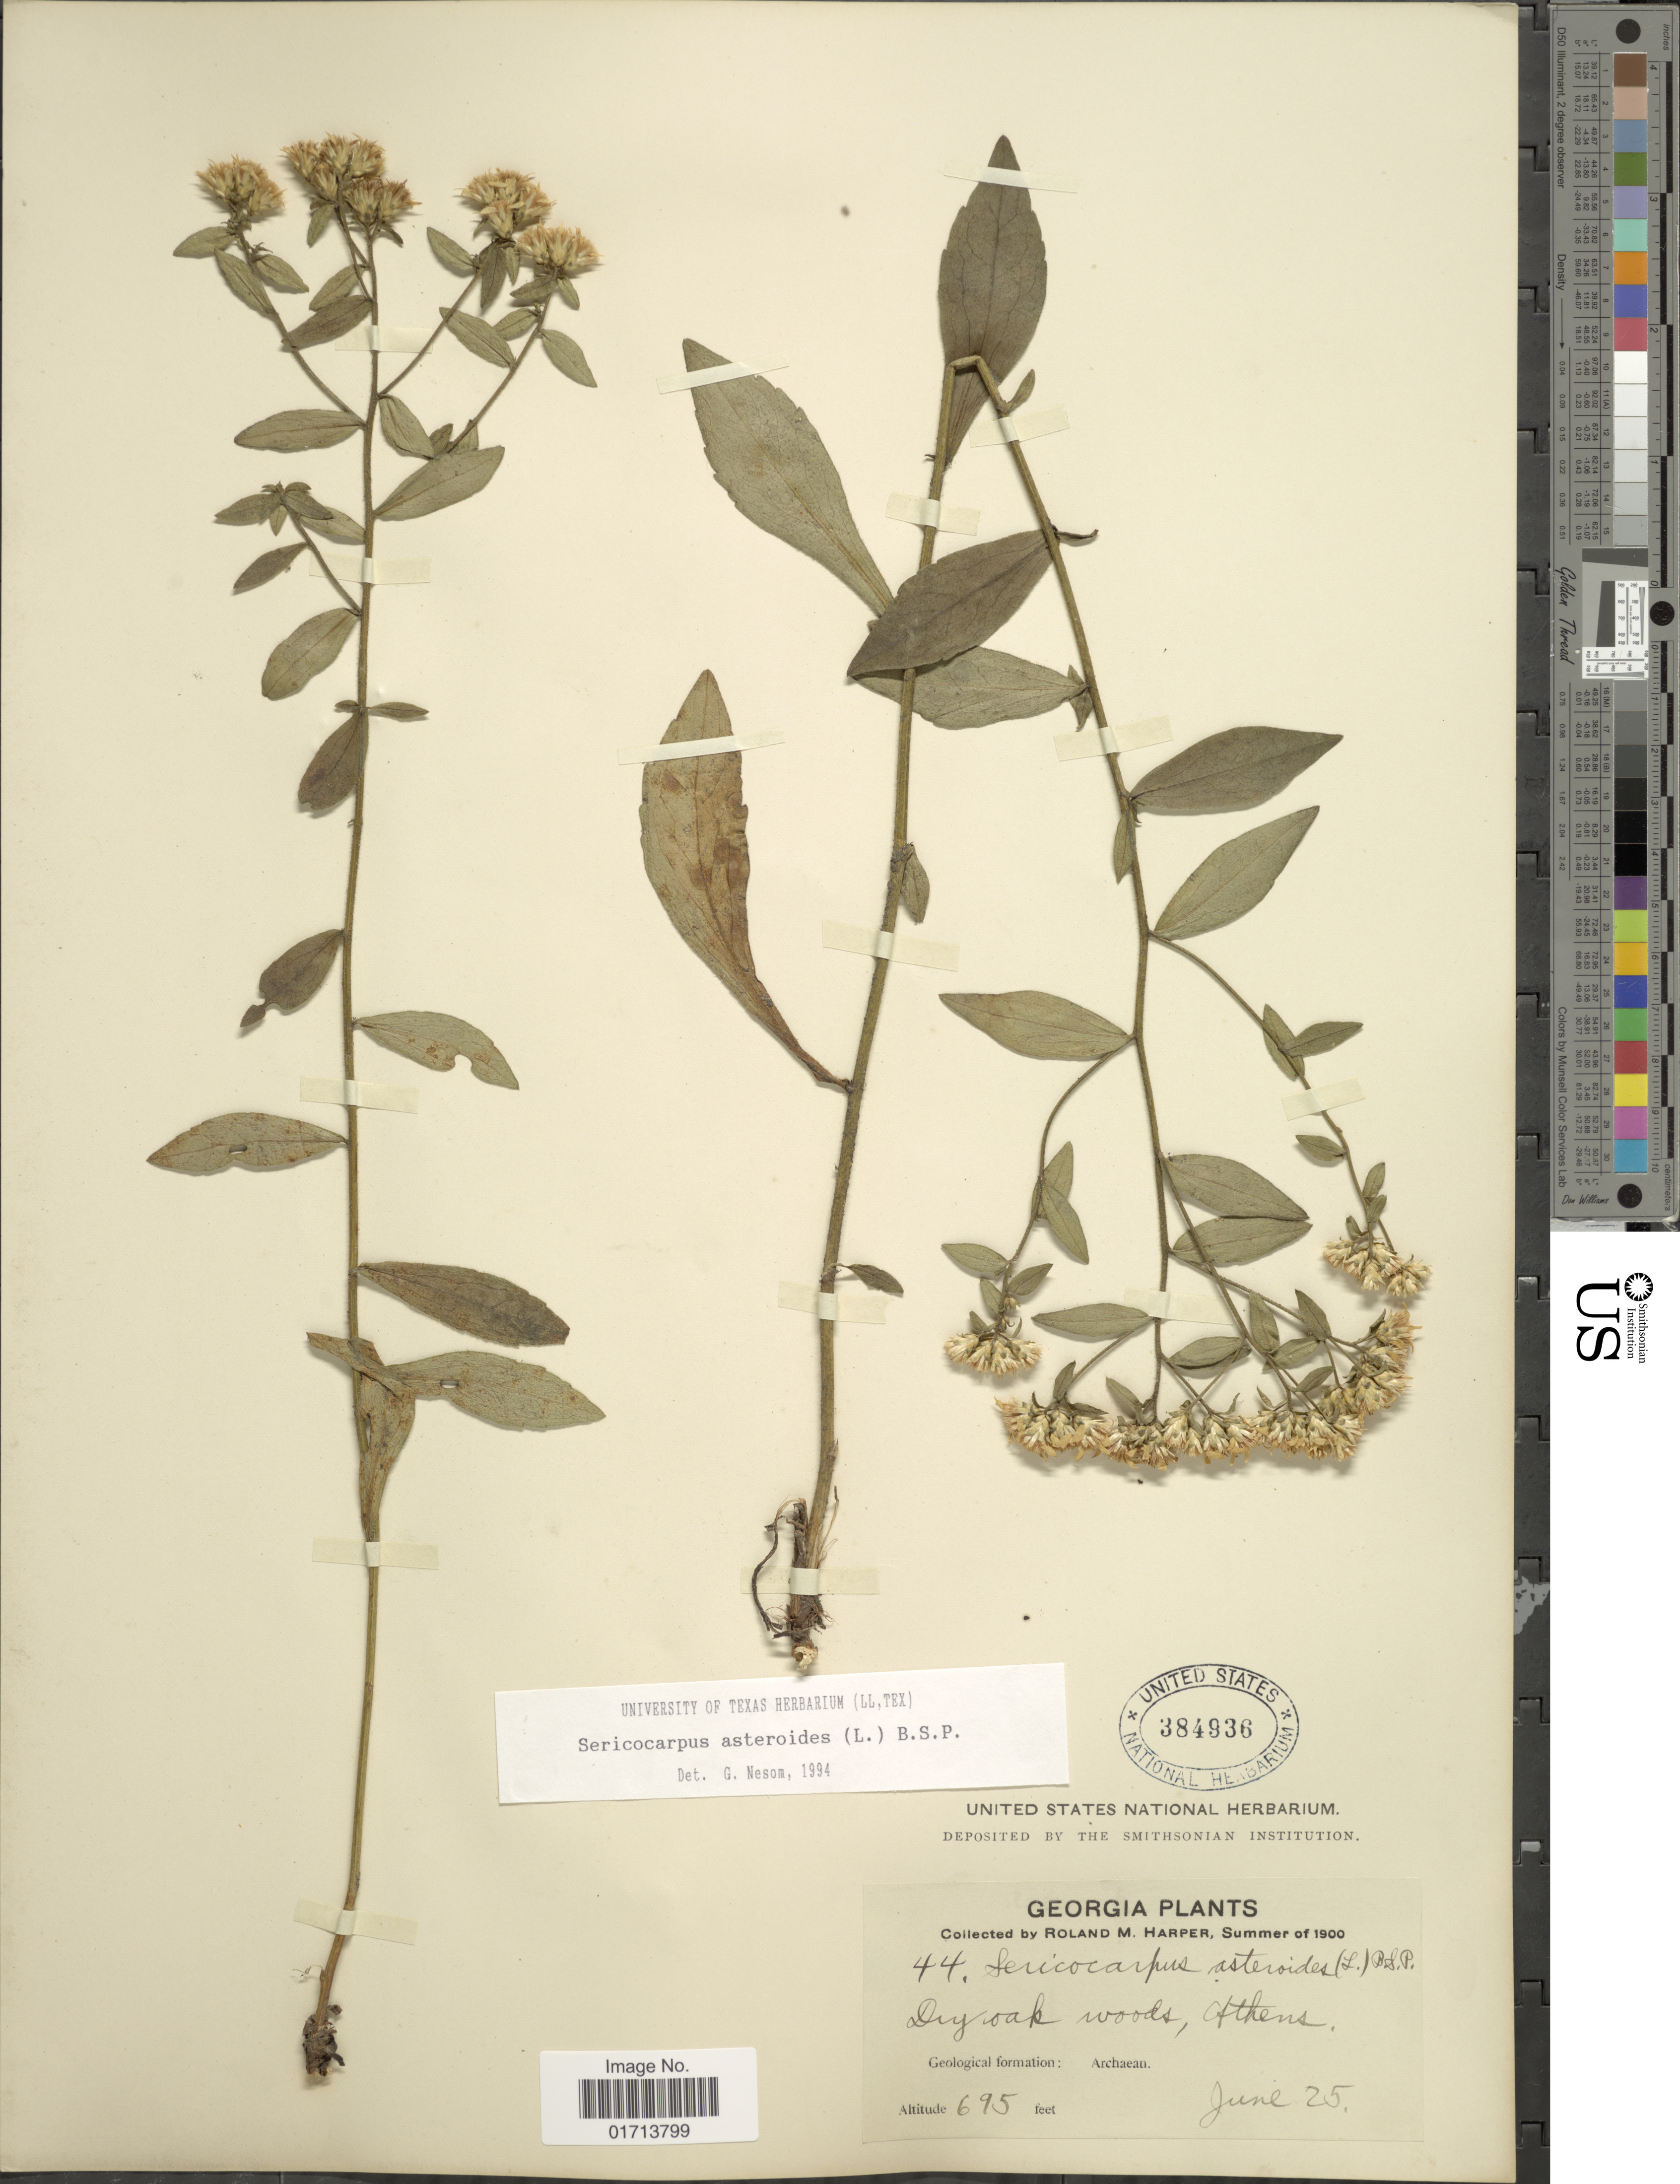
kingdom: Plantae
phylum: Tracheophyta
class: Magnoliopsida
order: Asterales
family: Asteraceae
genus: Sericocarpus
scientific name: Sericocarpus asteroides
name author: (L.) Britton, Stearns & Poggenb.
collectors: R. M. Harper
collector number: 44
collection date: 1900-06-25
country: United States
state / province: Georgia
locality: Athens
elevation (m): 212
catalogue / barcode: US 384936